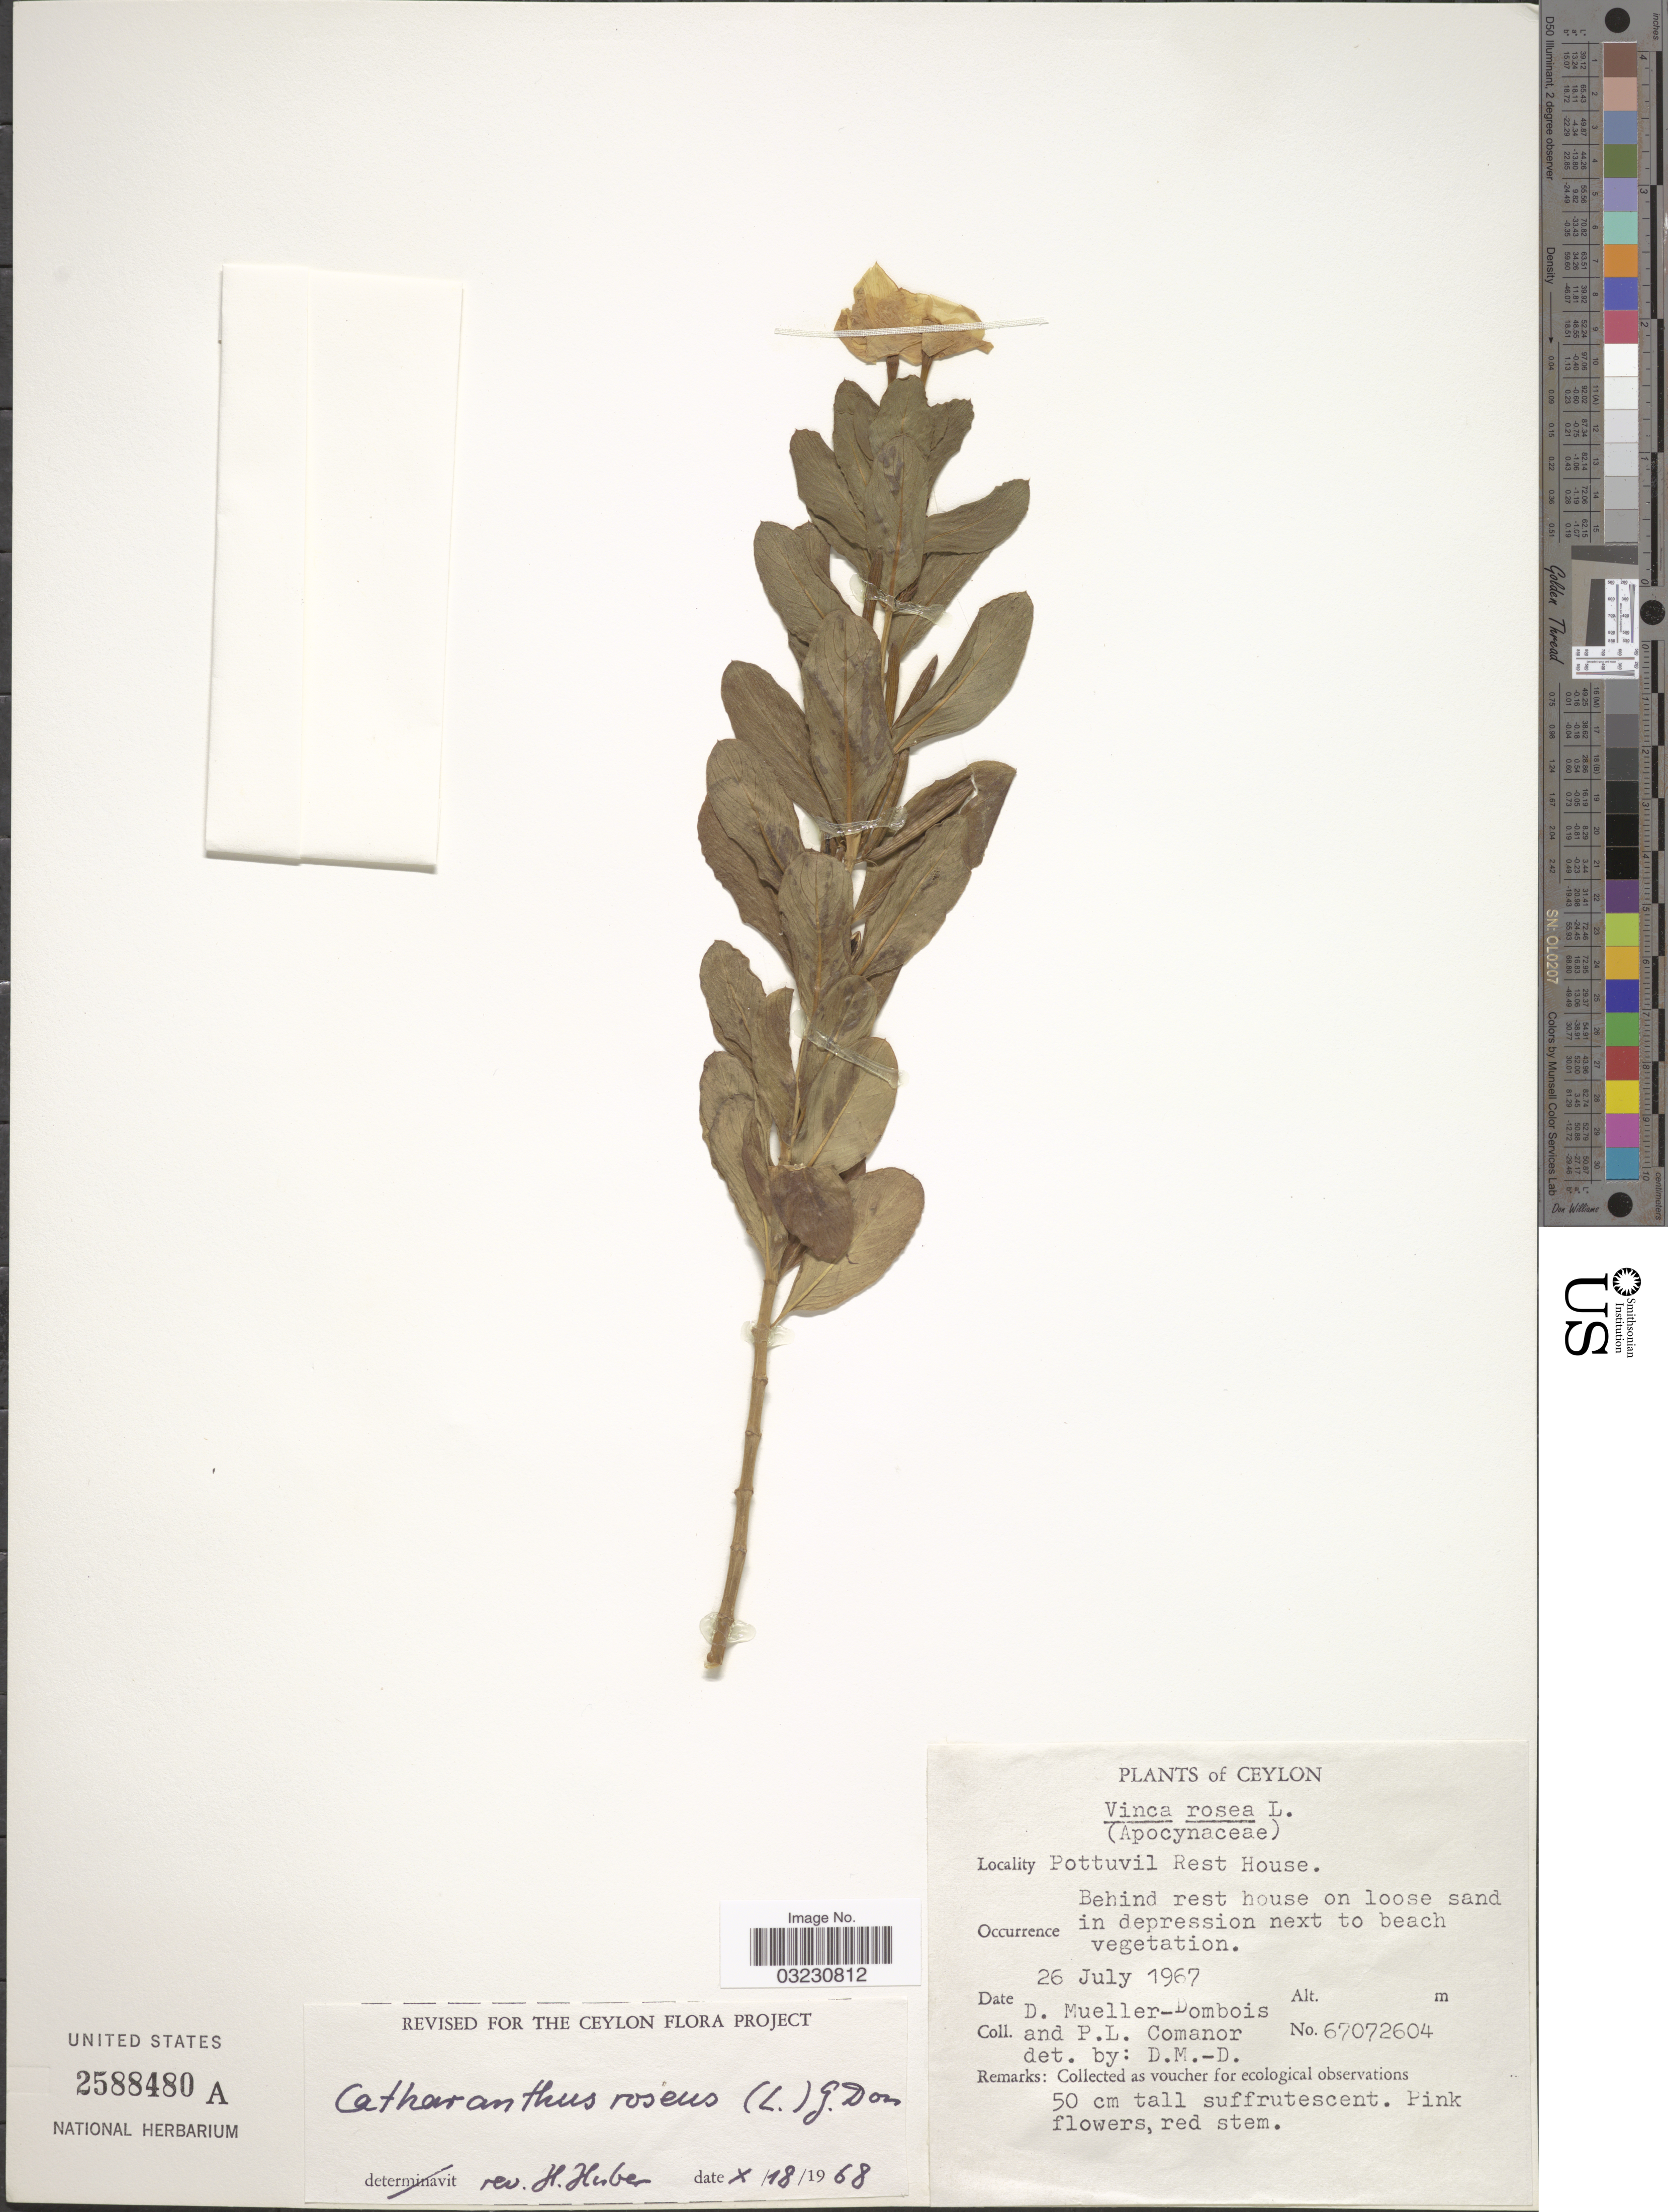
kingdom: Plantae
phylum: Tracheophyta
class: Magnoliopsida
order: Gentianales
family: Apocynaceae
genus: Catharanthus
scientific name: Catharanthus roseus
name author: (L.) G. Don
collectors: D. Mueller-Dombois & P. Comanor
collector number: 67072604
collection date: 1967-07-26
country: Sri Lanka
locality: Ceylon, Pottuvil Rest House.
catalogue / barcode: US 2588480A